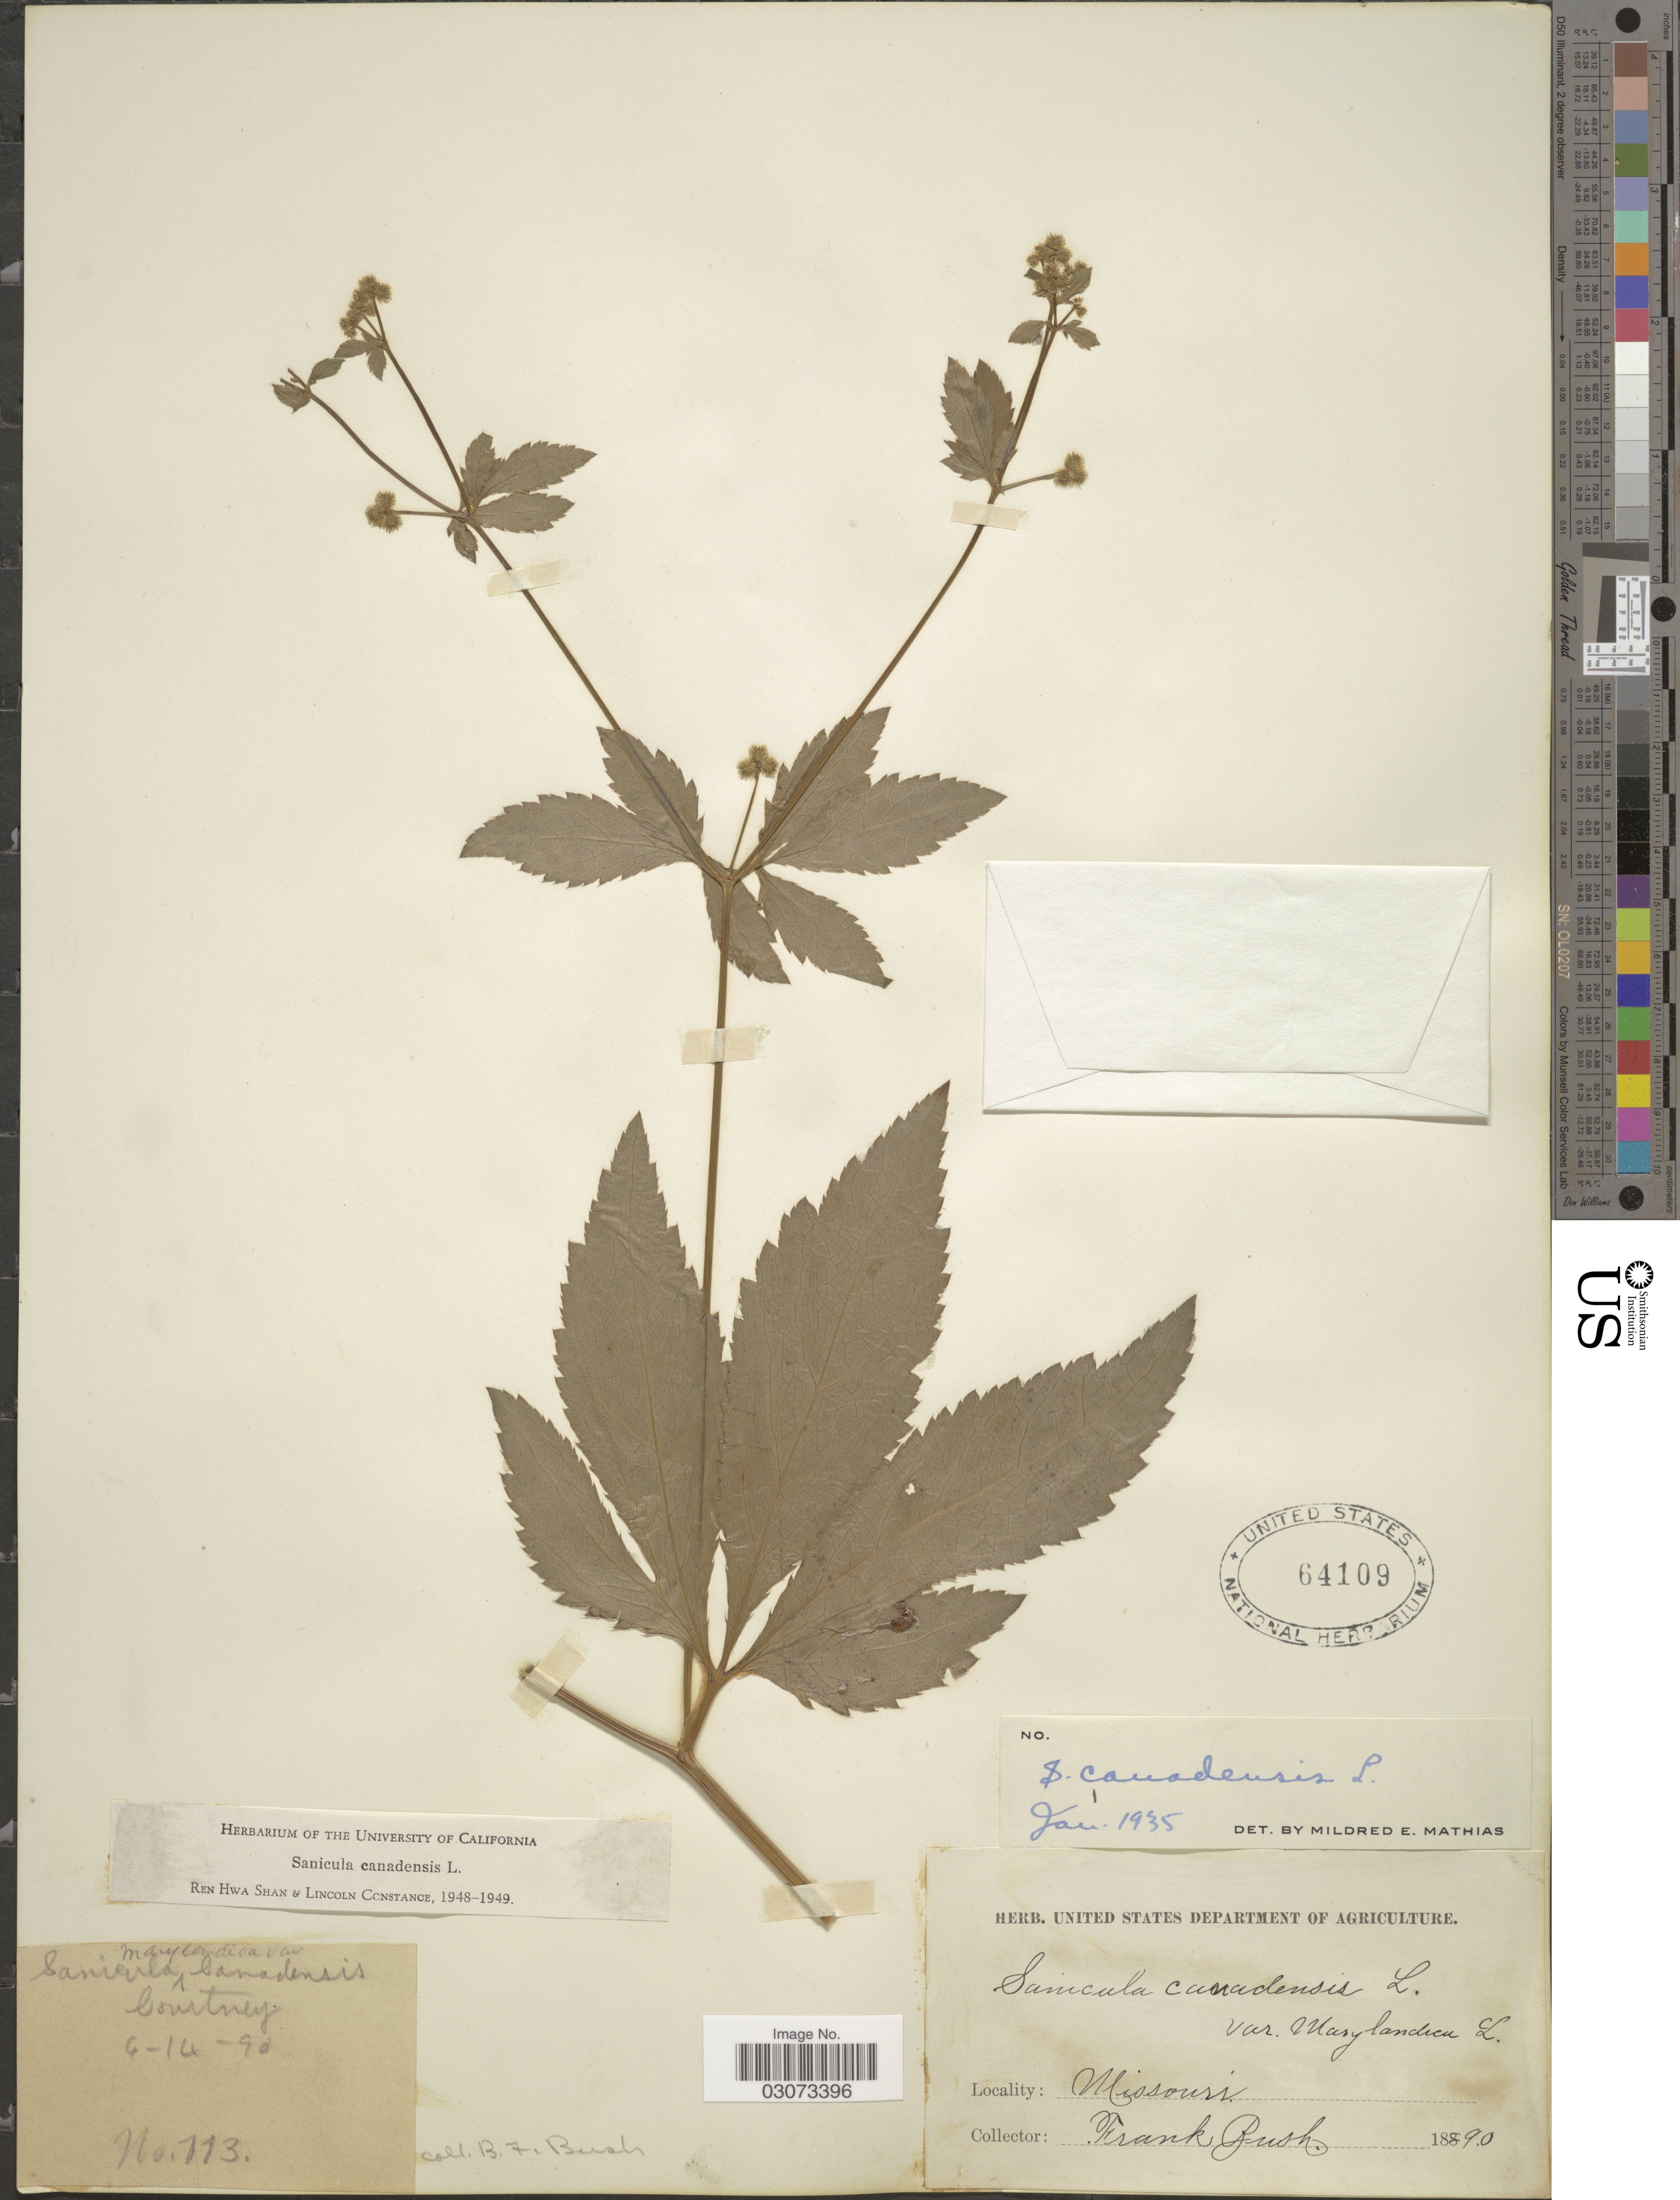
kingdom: Plantae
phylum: Tracheophyta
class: Magnoliopsida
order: Apiales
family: Apiaceae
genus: Sanicula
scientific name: Sanicula canadensis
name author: L.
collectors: B. F. Bush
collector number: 113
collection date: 1890-04-14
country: United States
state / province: Missouri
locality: Courtney.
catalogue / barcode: US 64109